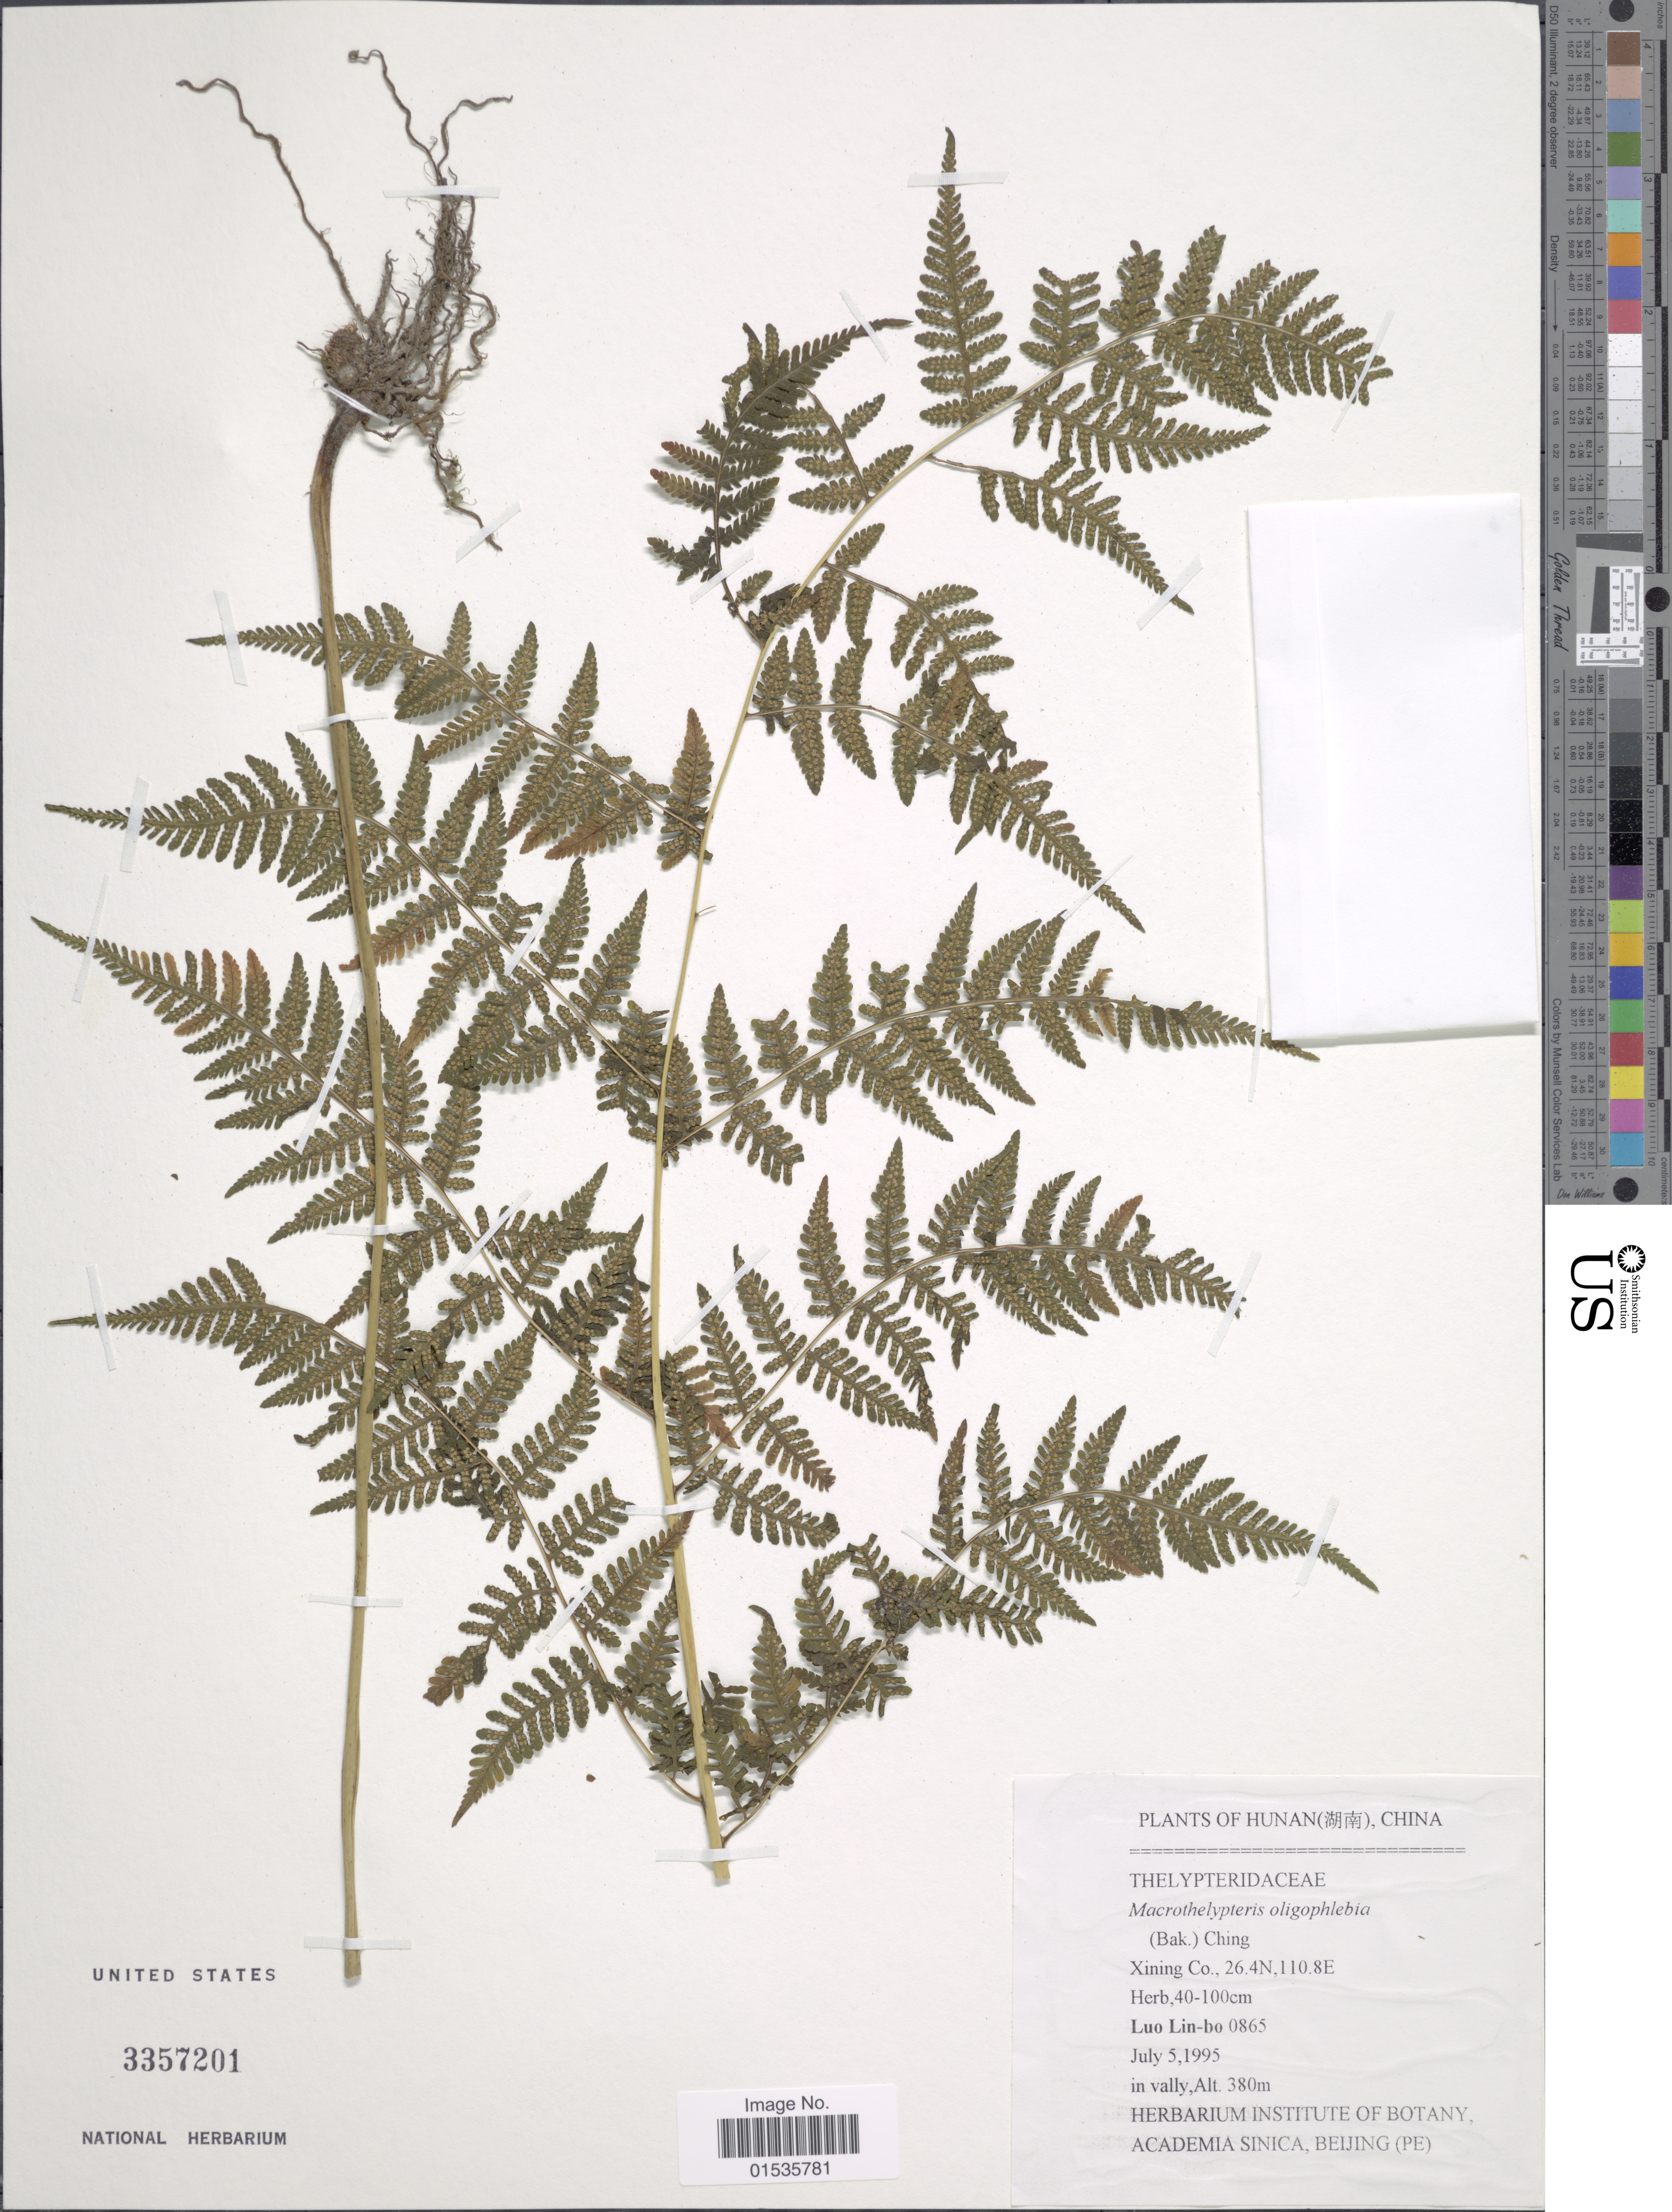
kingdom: Plantae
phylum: Tracheophyta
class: Polypodiopsida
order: Polypodiales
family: Thelypteridaceae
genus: Macrothelypteris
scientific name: Macrothelypteris oligophlebia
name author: (Baker) Ching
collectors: L. Lin-bo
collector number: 0865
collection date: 1995-07-05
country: China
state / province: Hunan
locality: Hunan (X) China, Xining Co.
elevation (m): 380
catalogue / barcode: US 3357201